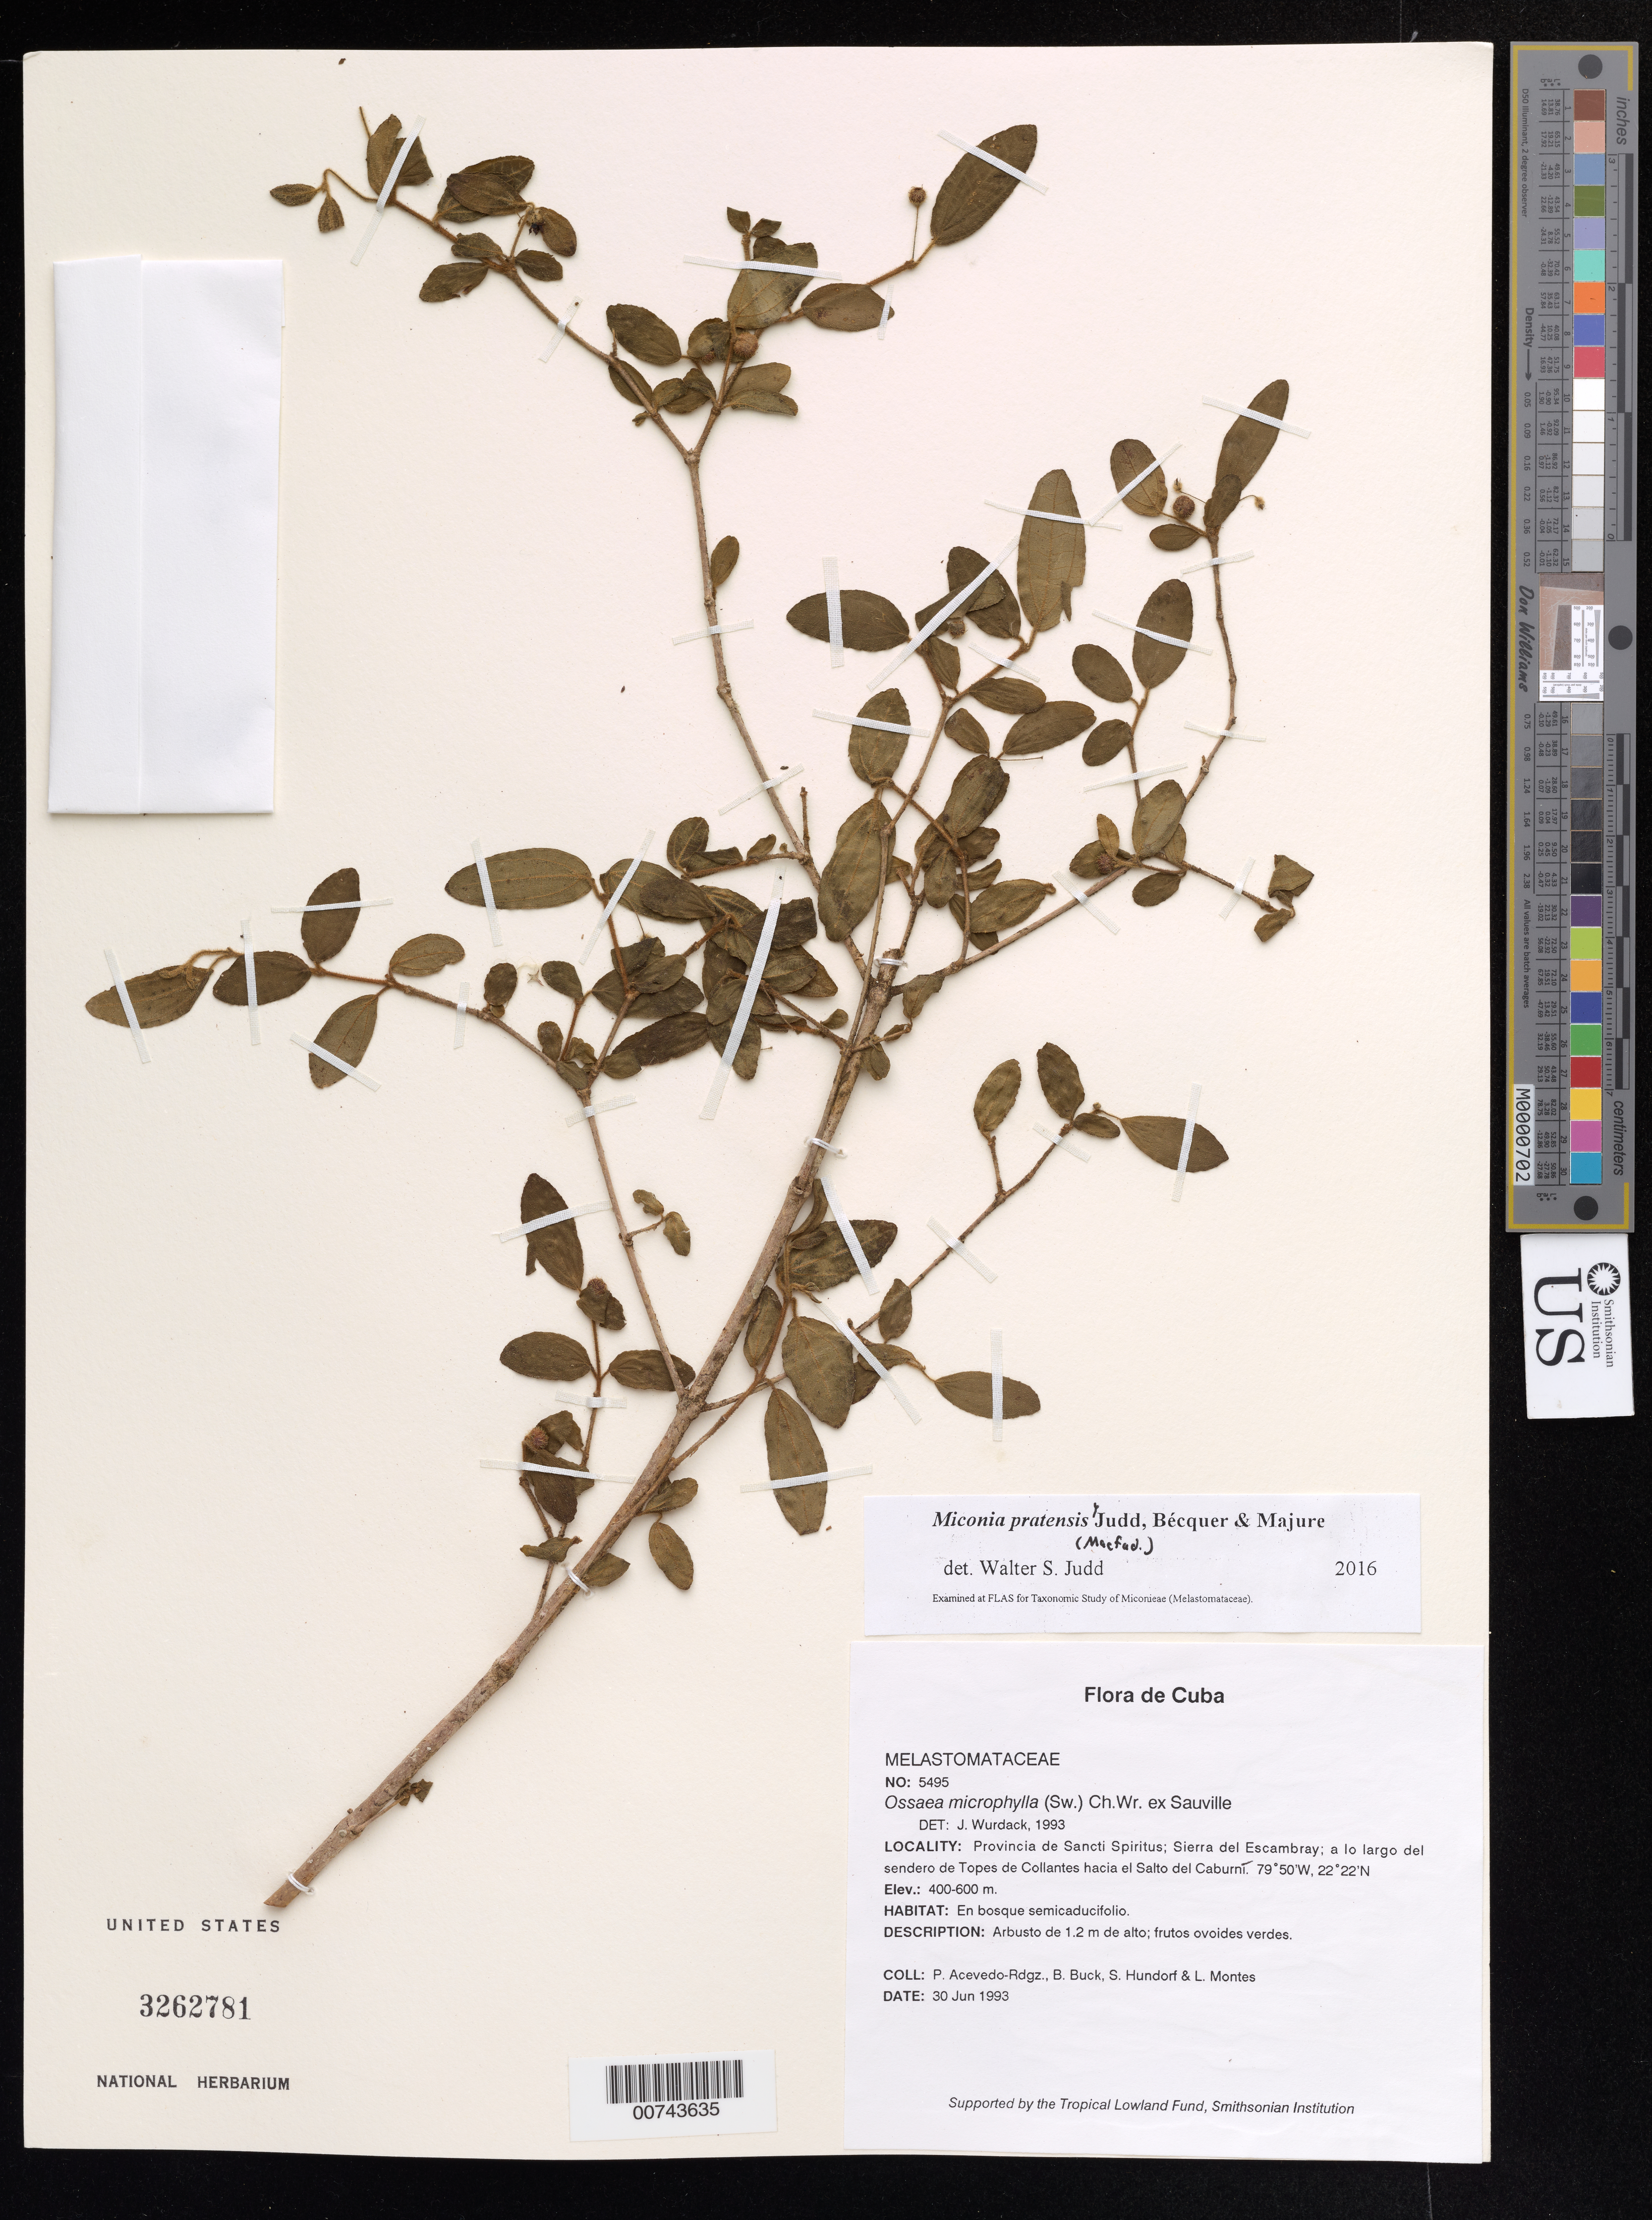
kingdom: Plantae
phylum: Tracheophyta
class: Magnoliopsida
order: Myrtales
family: Melastomataceae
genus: Miconia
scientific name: Miconia pratensis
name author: Judd et al.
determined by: Judd, Walter S.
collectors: P. Acevedo-Rodr., B. Buck, S. Hundorf & L. Montes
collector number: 5495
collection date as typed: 30 Jun 1993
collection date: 1993-06-30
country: Cuba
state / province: Sancti Spiritus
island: Cuba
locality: Sierra del Escambray; a lo largo del sendero de Topes de Collantes hacia el Salto del Caburni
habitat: En bosque semicaducifolio.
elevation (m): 400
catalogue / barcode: US 3262781